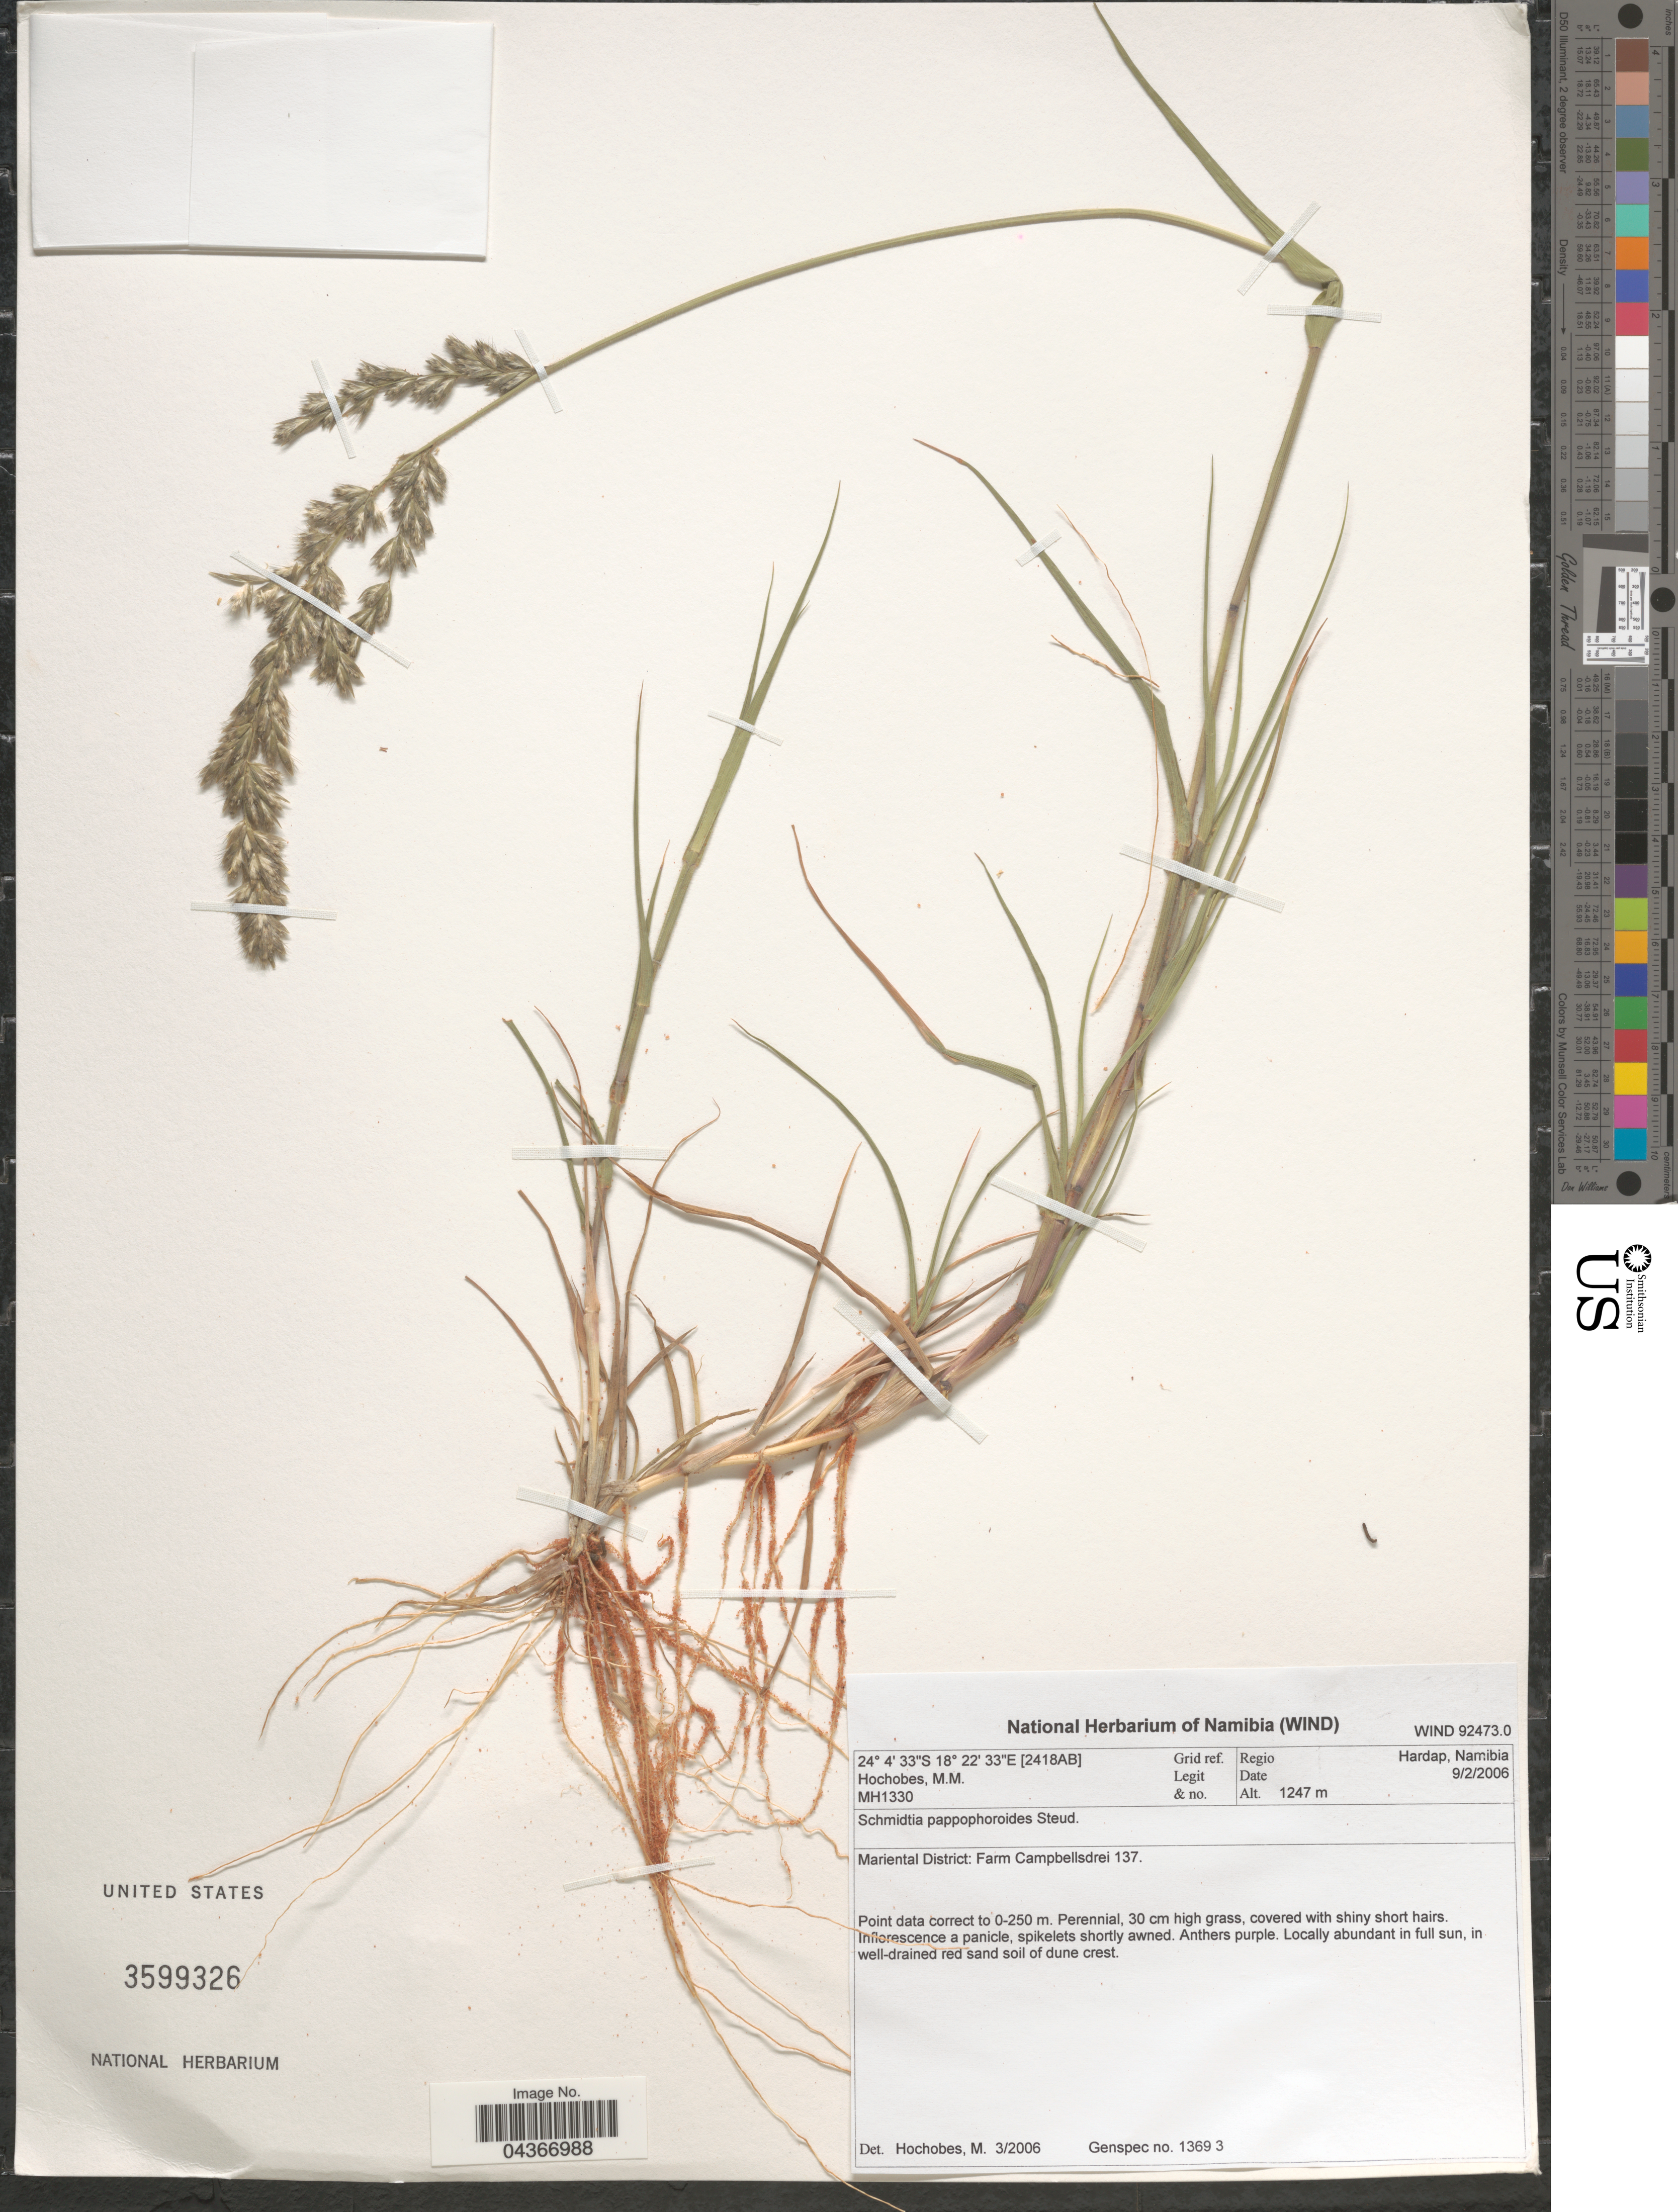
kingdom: Plantae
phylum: Tracheophyta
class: Liliopsida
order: Poales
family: Poaceae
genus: Schmidtia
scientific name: Schmidtia pappophoroides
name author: Steud. ex J.A. Schmidt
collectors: M. Hochobes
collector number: MH1330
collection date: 2006-02-09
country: Namibia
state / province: Hardap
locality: Grid ref. [2418AB]. Regio Hardap, Namibia. Mariental District: Farm Campbellsdrei 137. Locally abundant in full sun, in well-drained red sand soil of dune crest.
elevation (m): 1247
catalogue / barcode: US 3599326